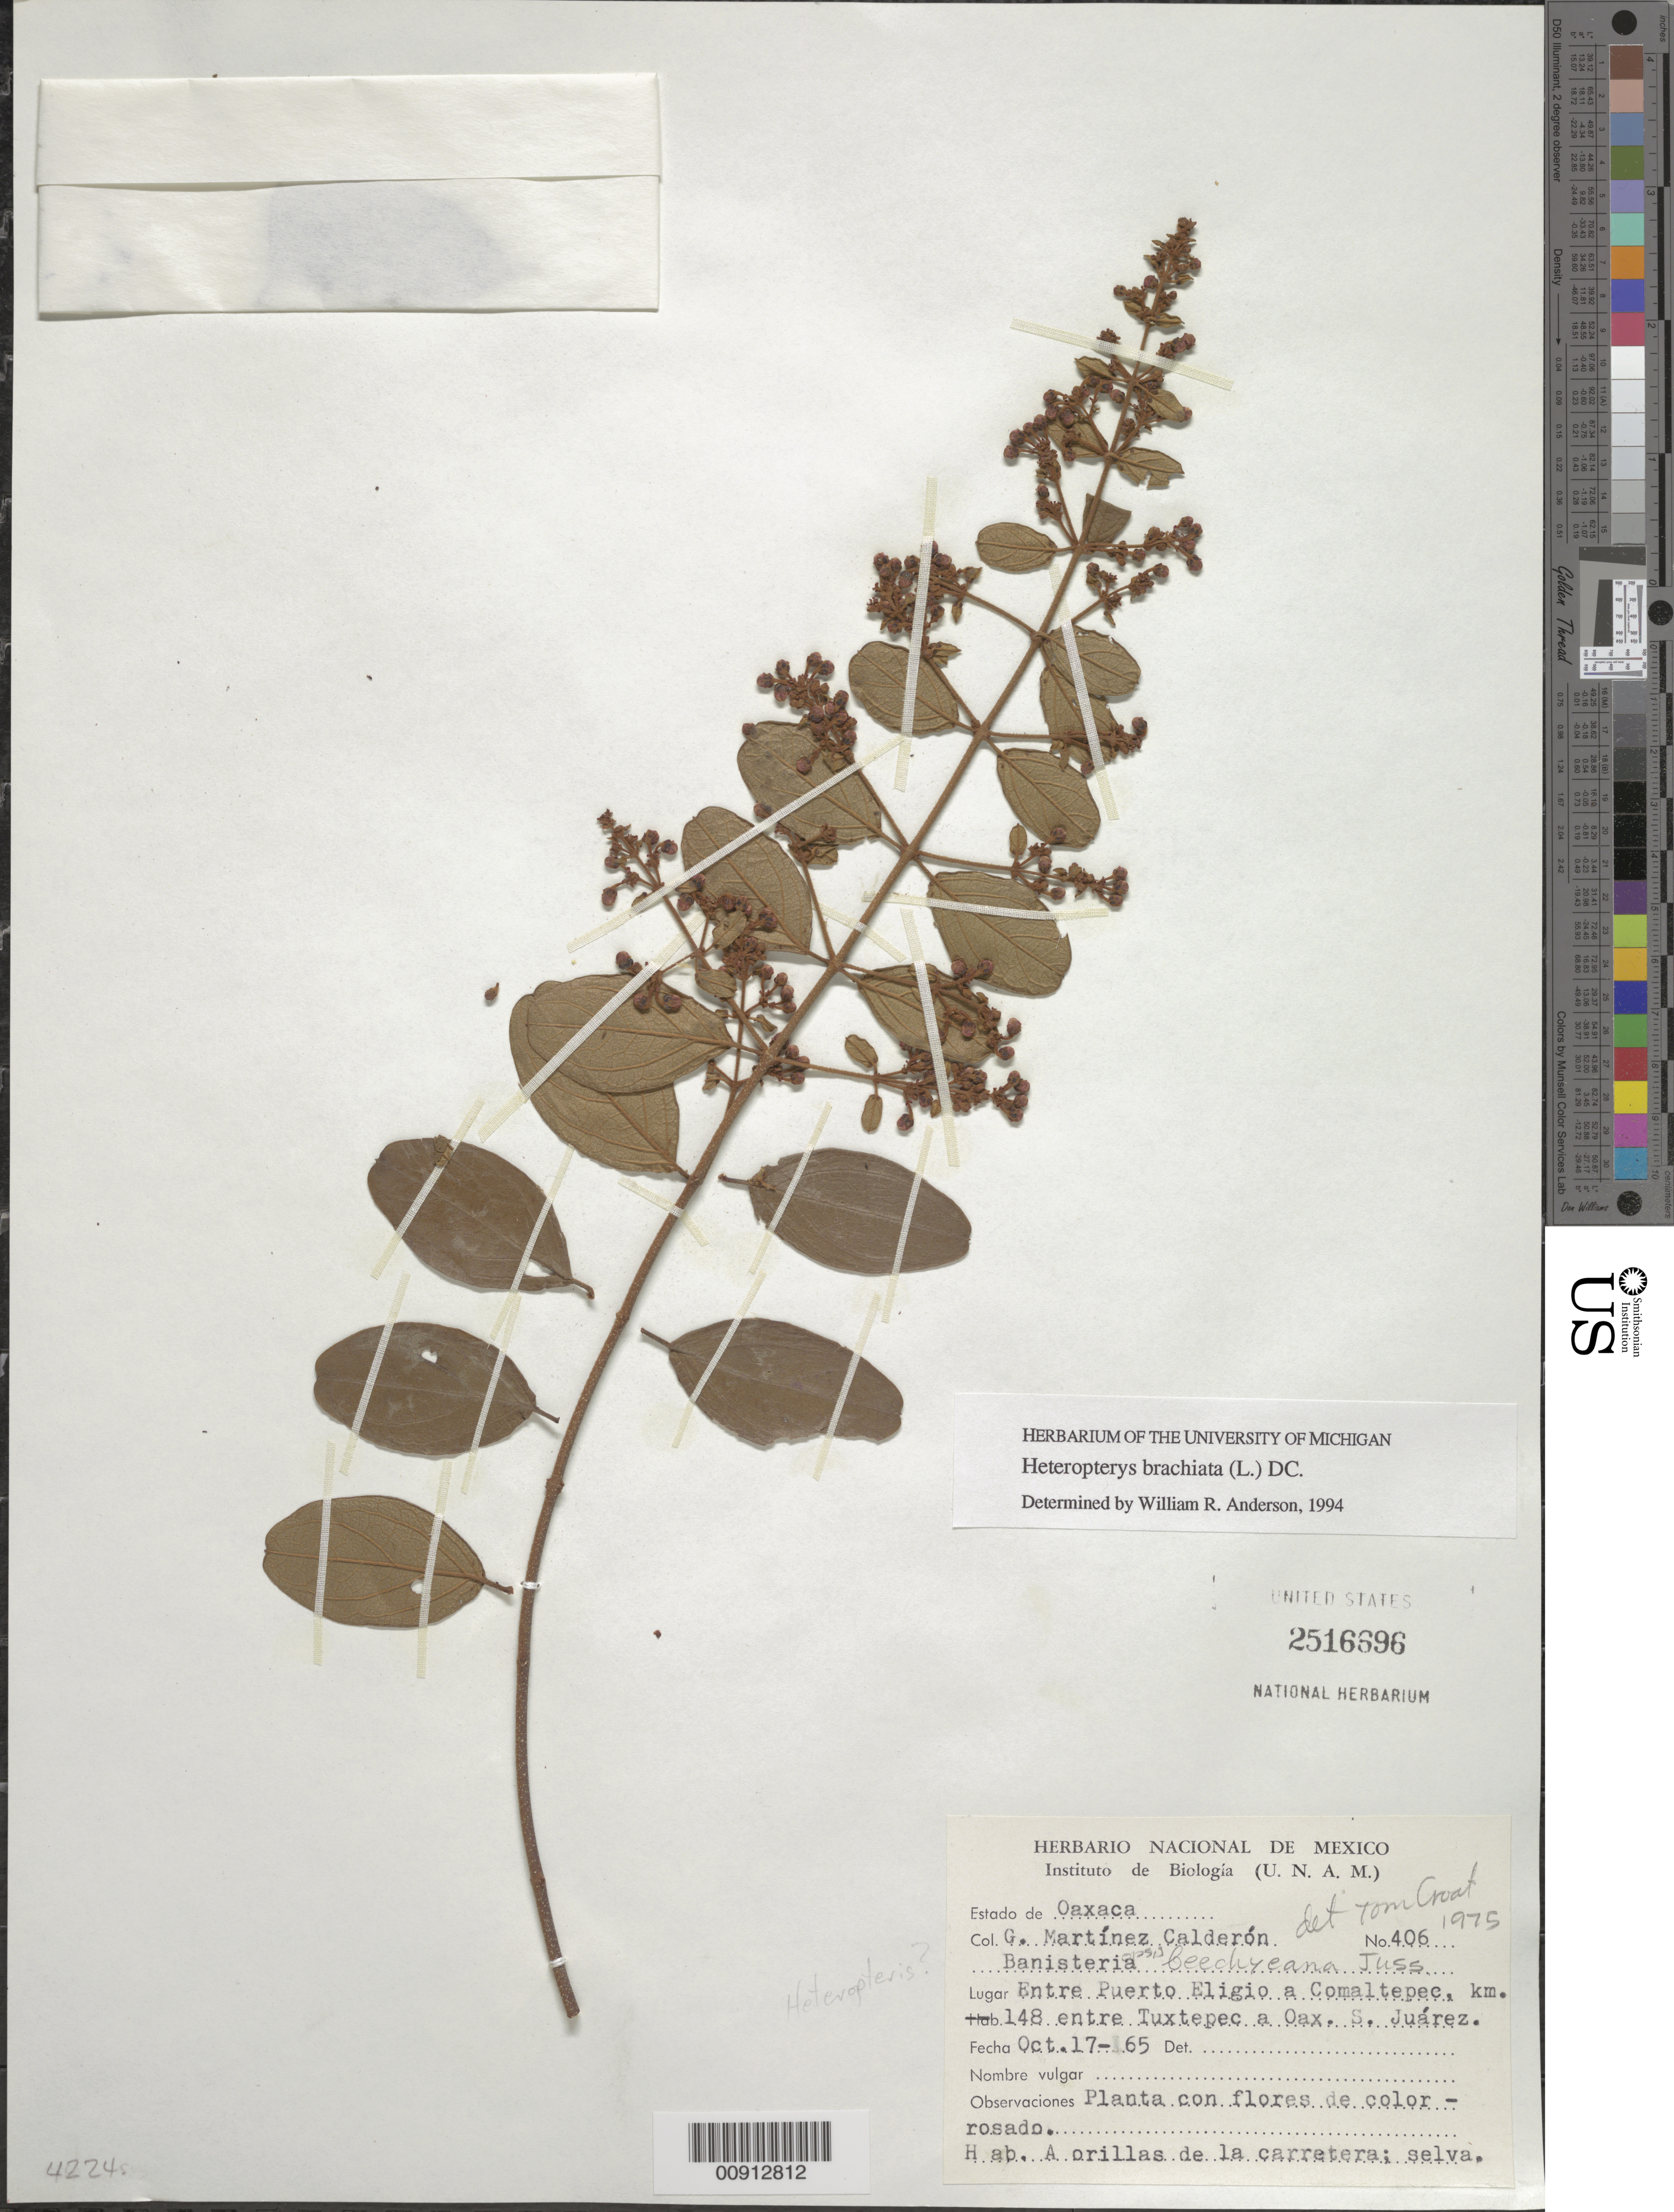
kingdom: Plantae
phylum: Tracheophyta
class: Magnoliopsida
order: Malpighiales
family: Malpighiaceae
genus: Heteropterys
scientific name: Heteropterys brachiata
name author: (L.) DC.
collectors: G. Martinez-C.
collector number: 406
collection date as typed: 17 Oct 1965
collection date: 1965-10-17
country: Mexico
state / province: Oaxaca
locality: Estado de Oaxaca: Entre Puerto Eligio a Comaltepec, km. 148 entre Tuxtepec a Oaxaca. S. Juárez.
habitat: A orillas de la carreterea; selva.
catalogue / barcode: US 2516696